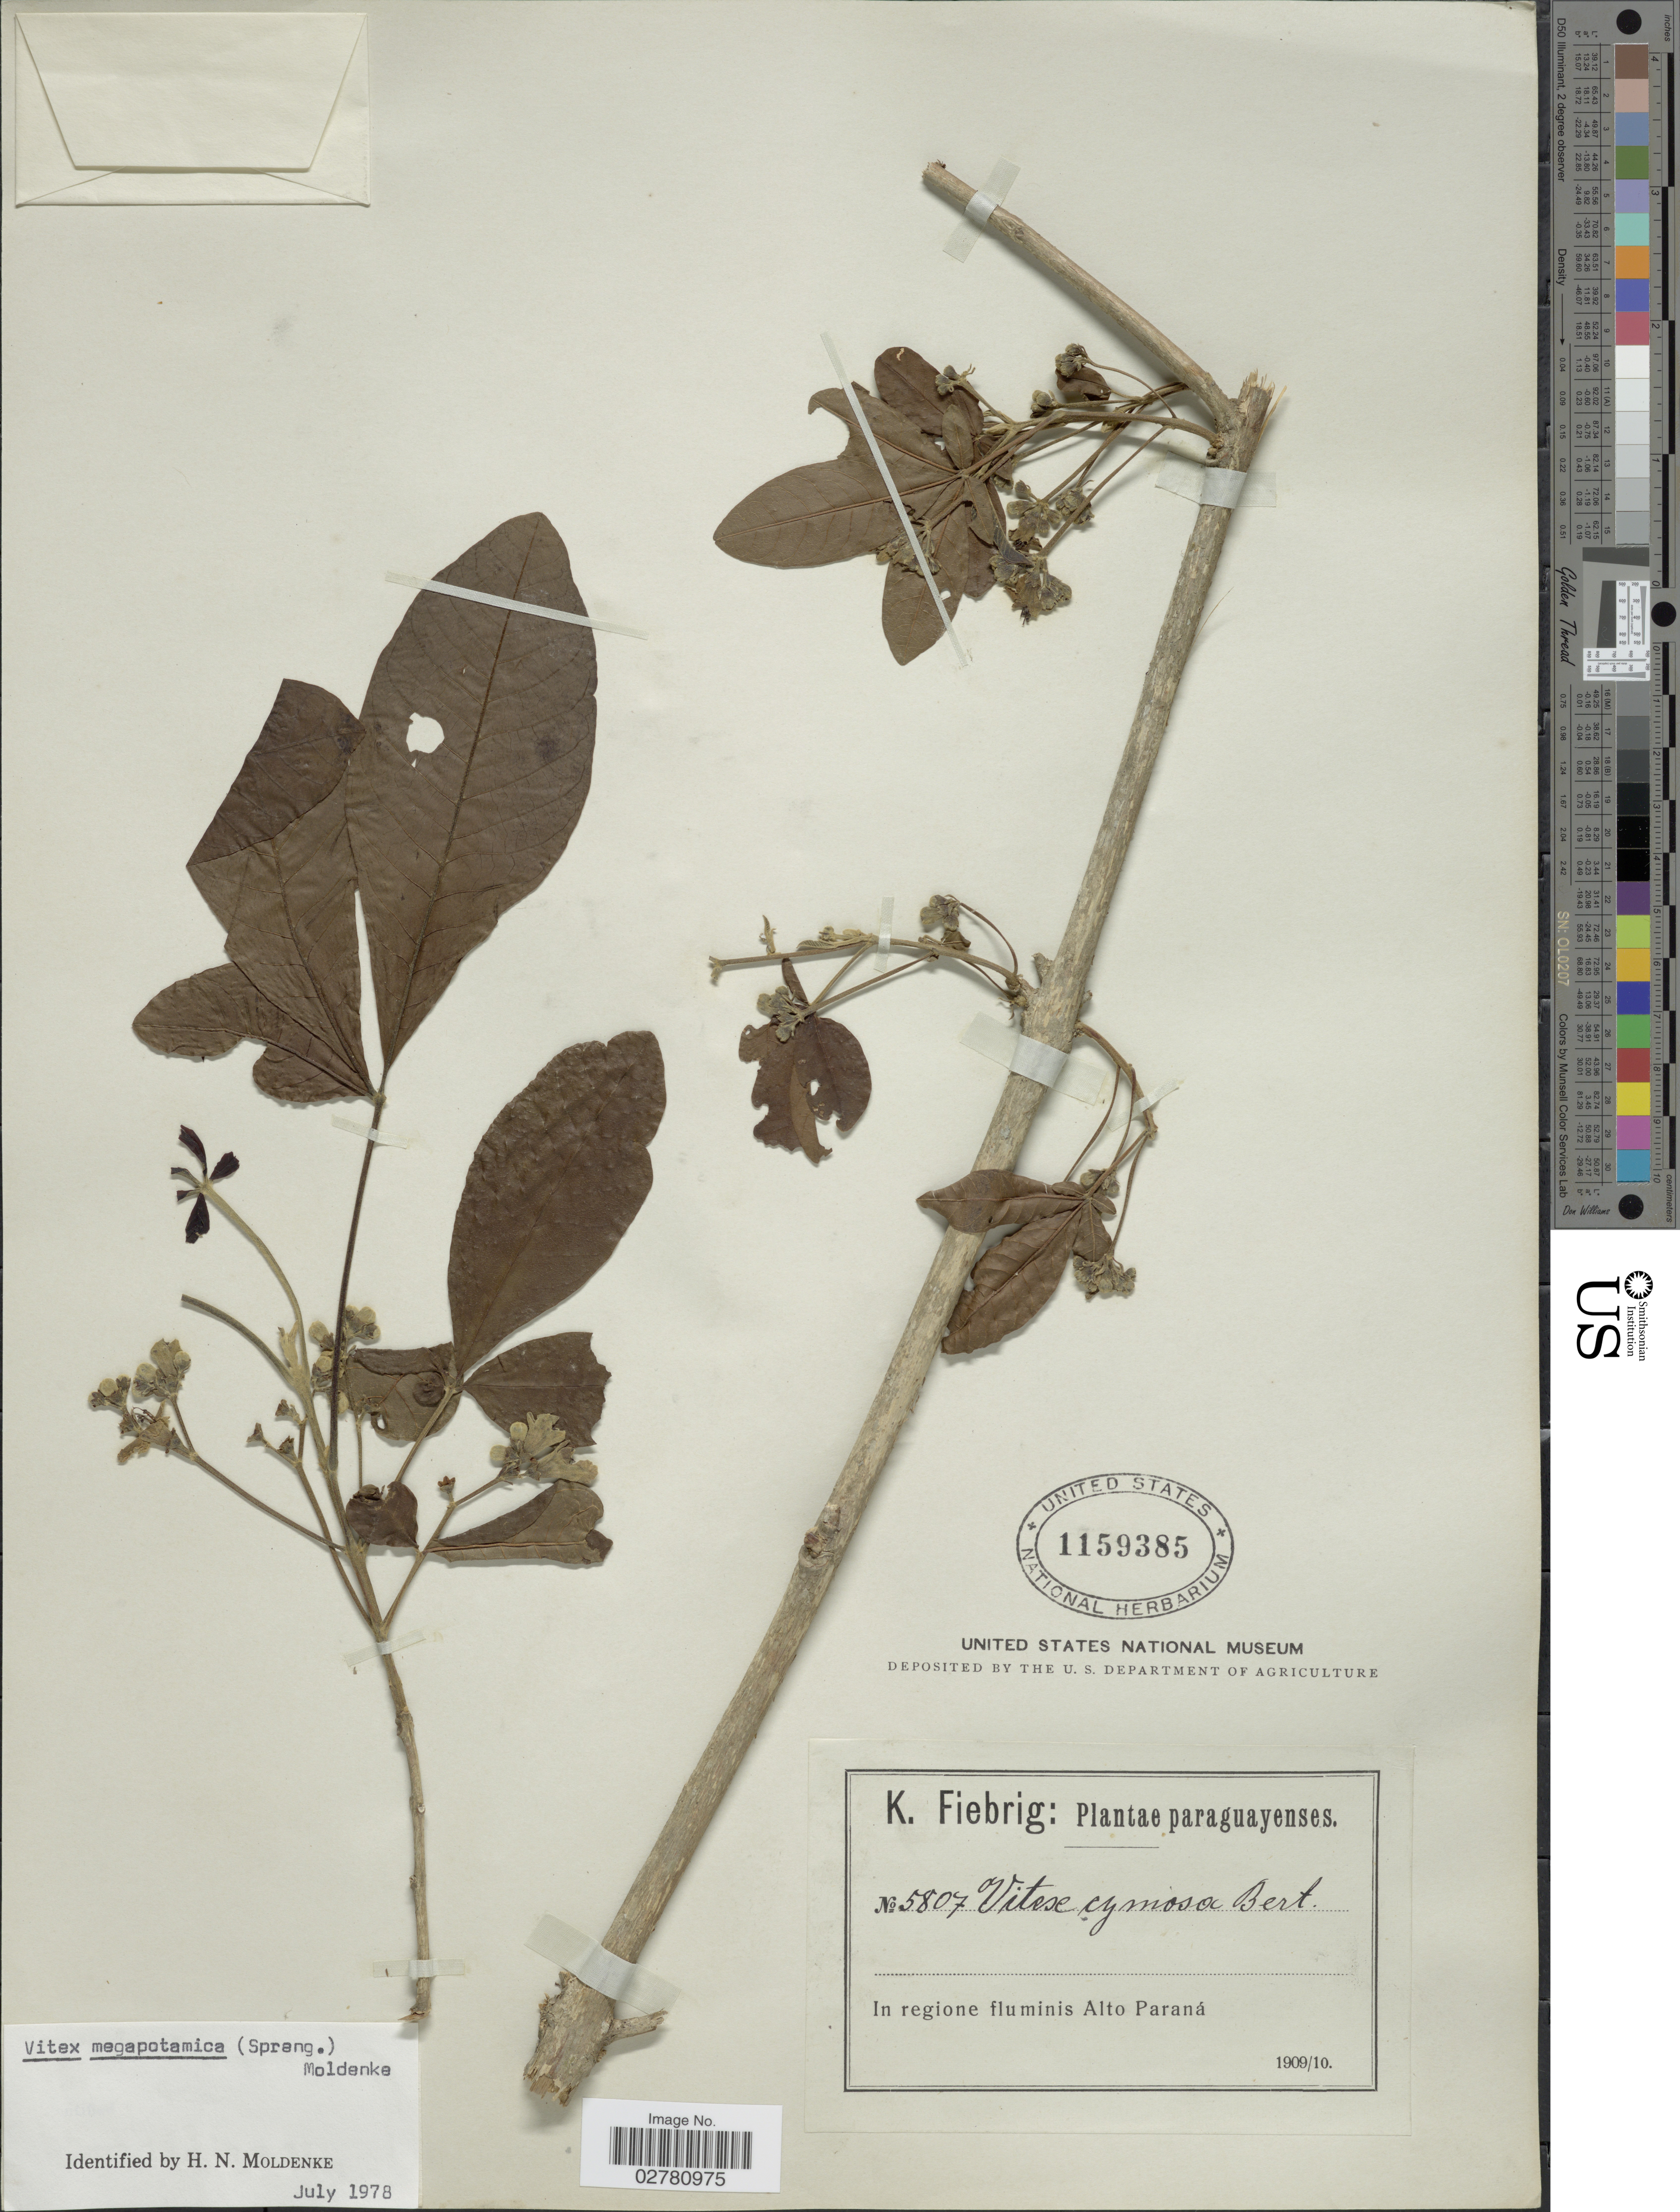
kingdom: Plantae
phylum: Tracheophyta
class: Magnoliopsida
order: Lamiales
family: Lamiaceae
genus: Vitex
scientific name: Vitex megapotamica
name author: (Spreng.) Moldenke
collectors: K. Fiebrig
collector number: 5807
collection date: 1909/1910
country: Paraguay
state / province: Alto Parana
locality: In regione fluminis Alto Paraná.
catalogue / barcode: US 1159385